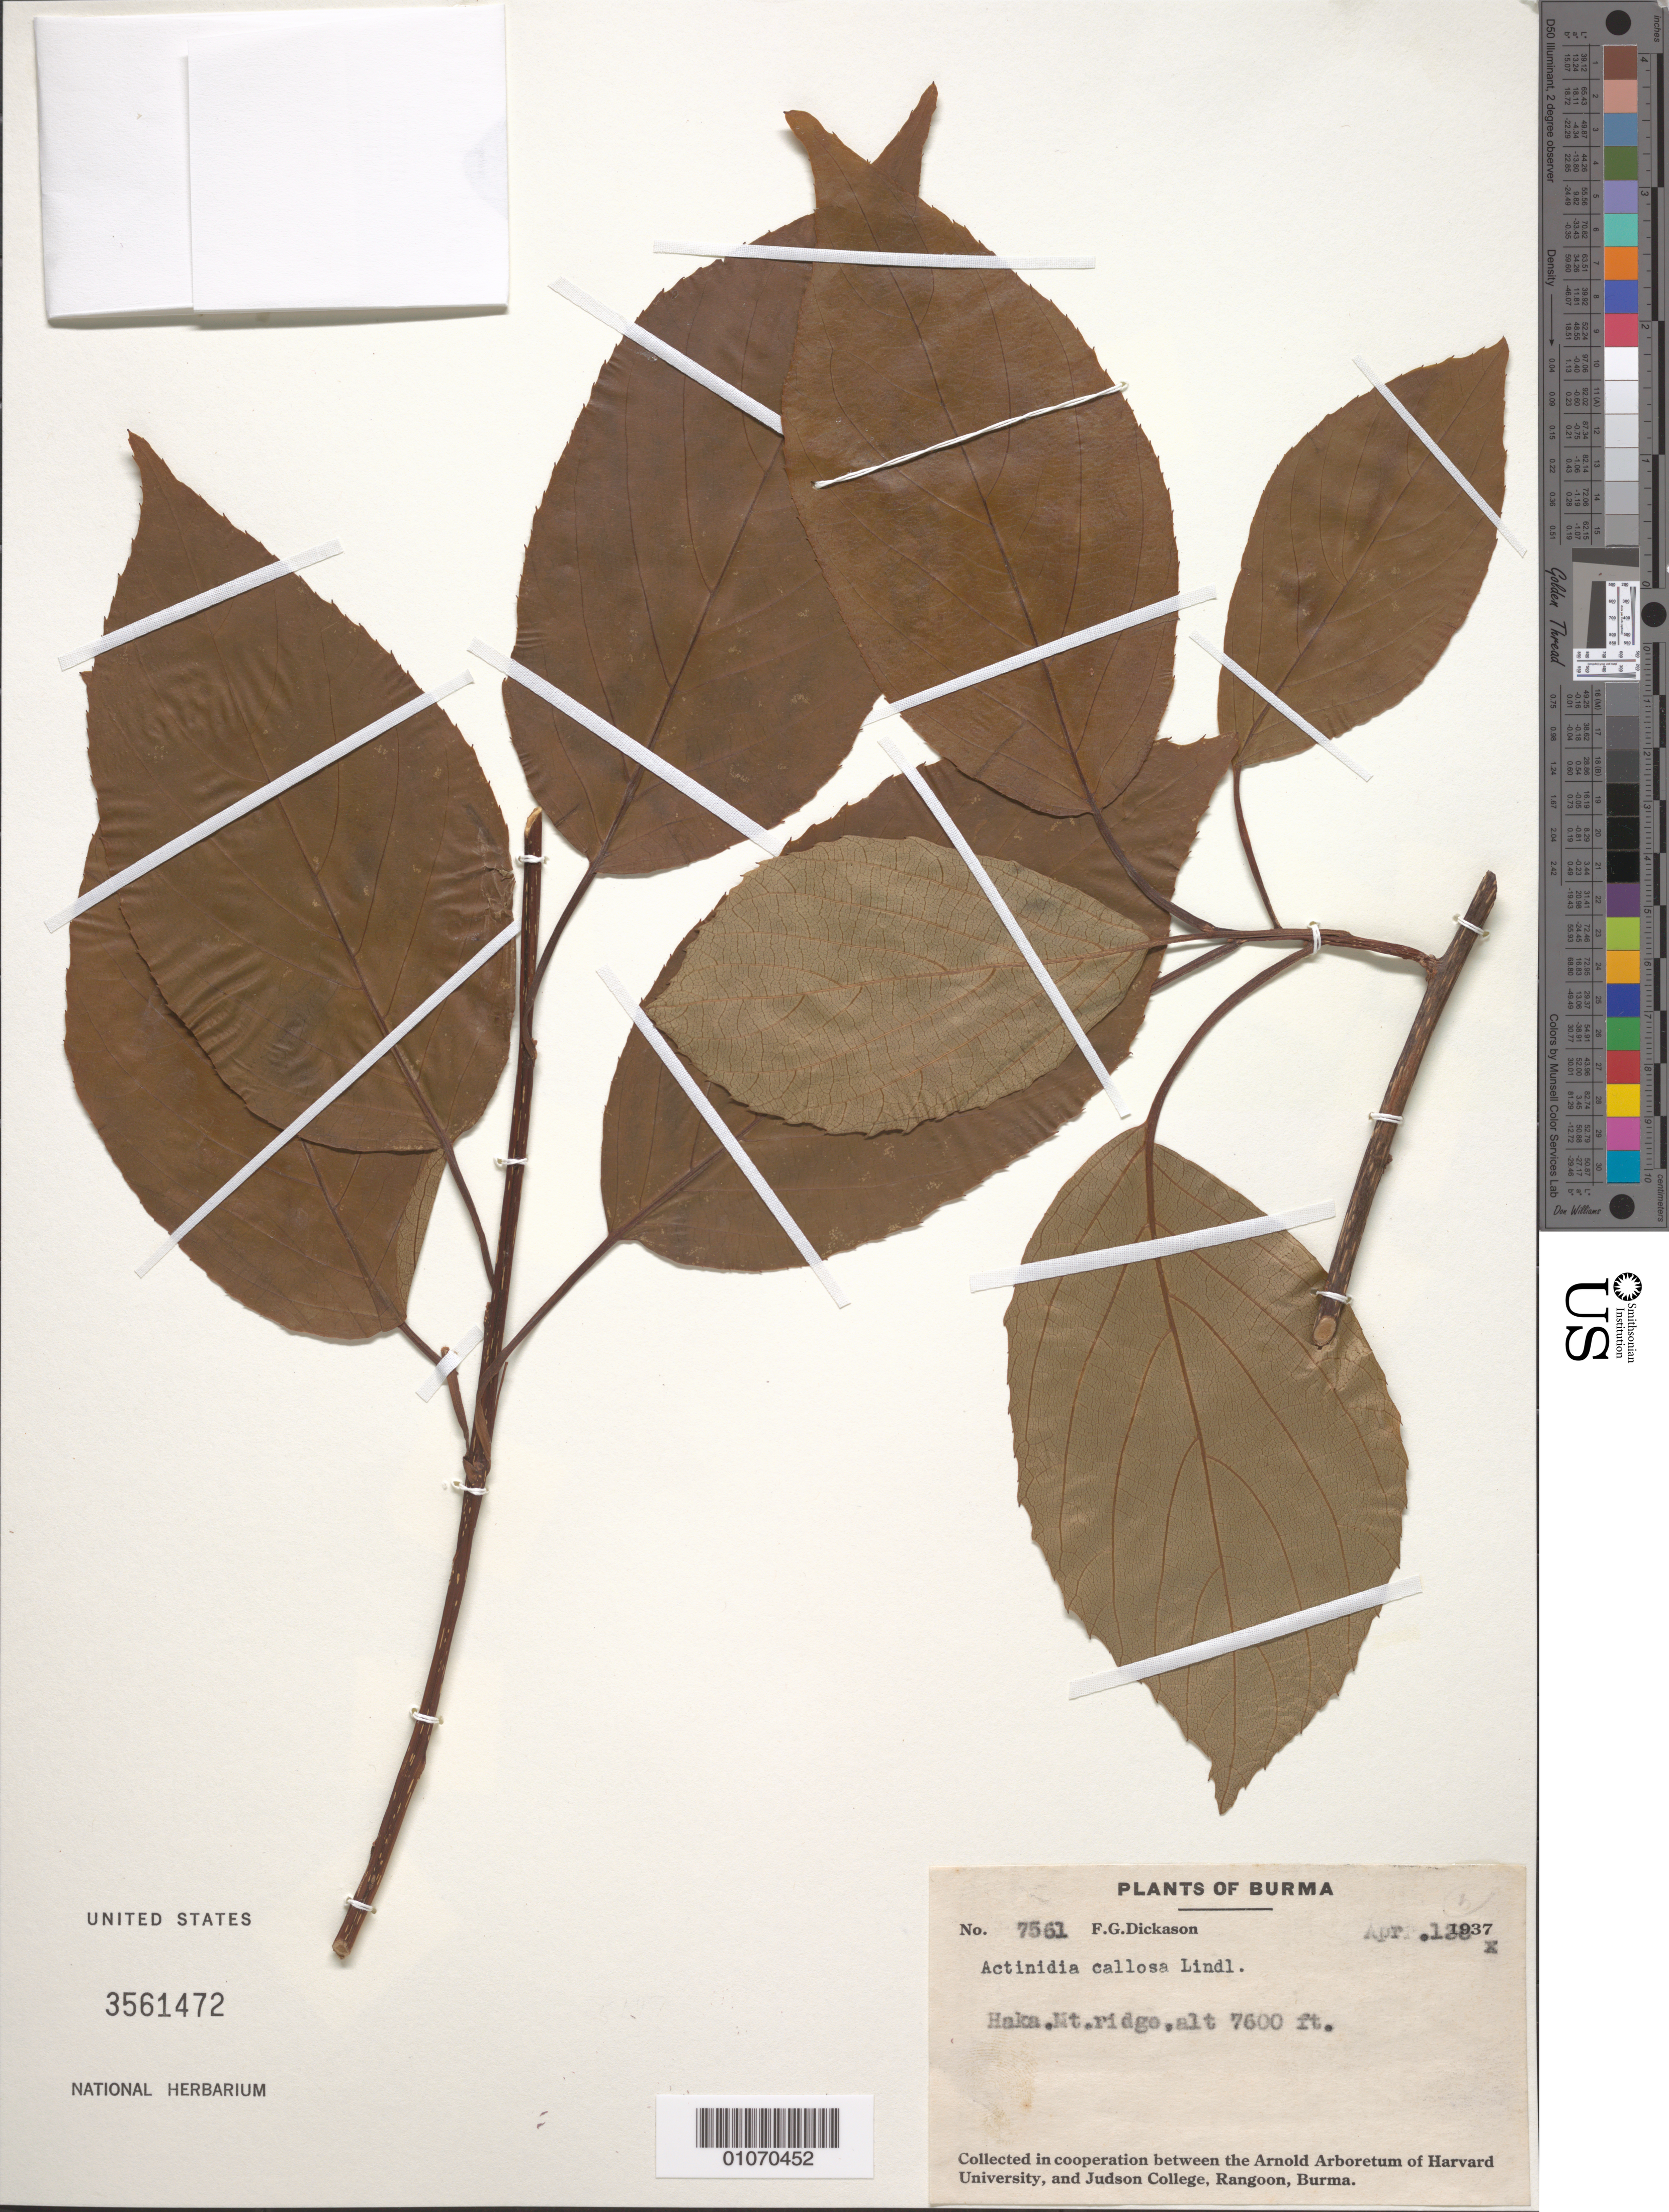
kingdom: Plantae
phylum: Tracheophyta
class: Magnoliopsida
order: Ericales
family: Actinidiaceae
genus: Actinidia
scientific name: Actinidia callosa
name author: Lindl.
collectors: F. Dickason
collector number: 7561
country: Myanmar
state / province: Chin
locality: Haka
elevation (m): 2316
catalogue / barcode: US 3561472